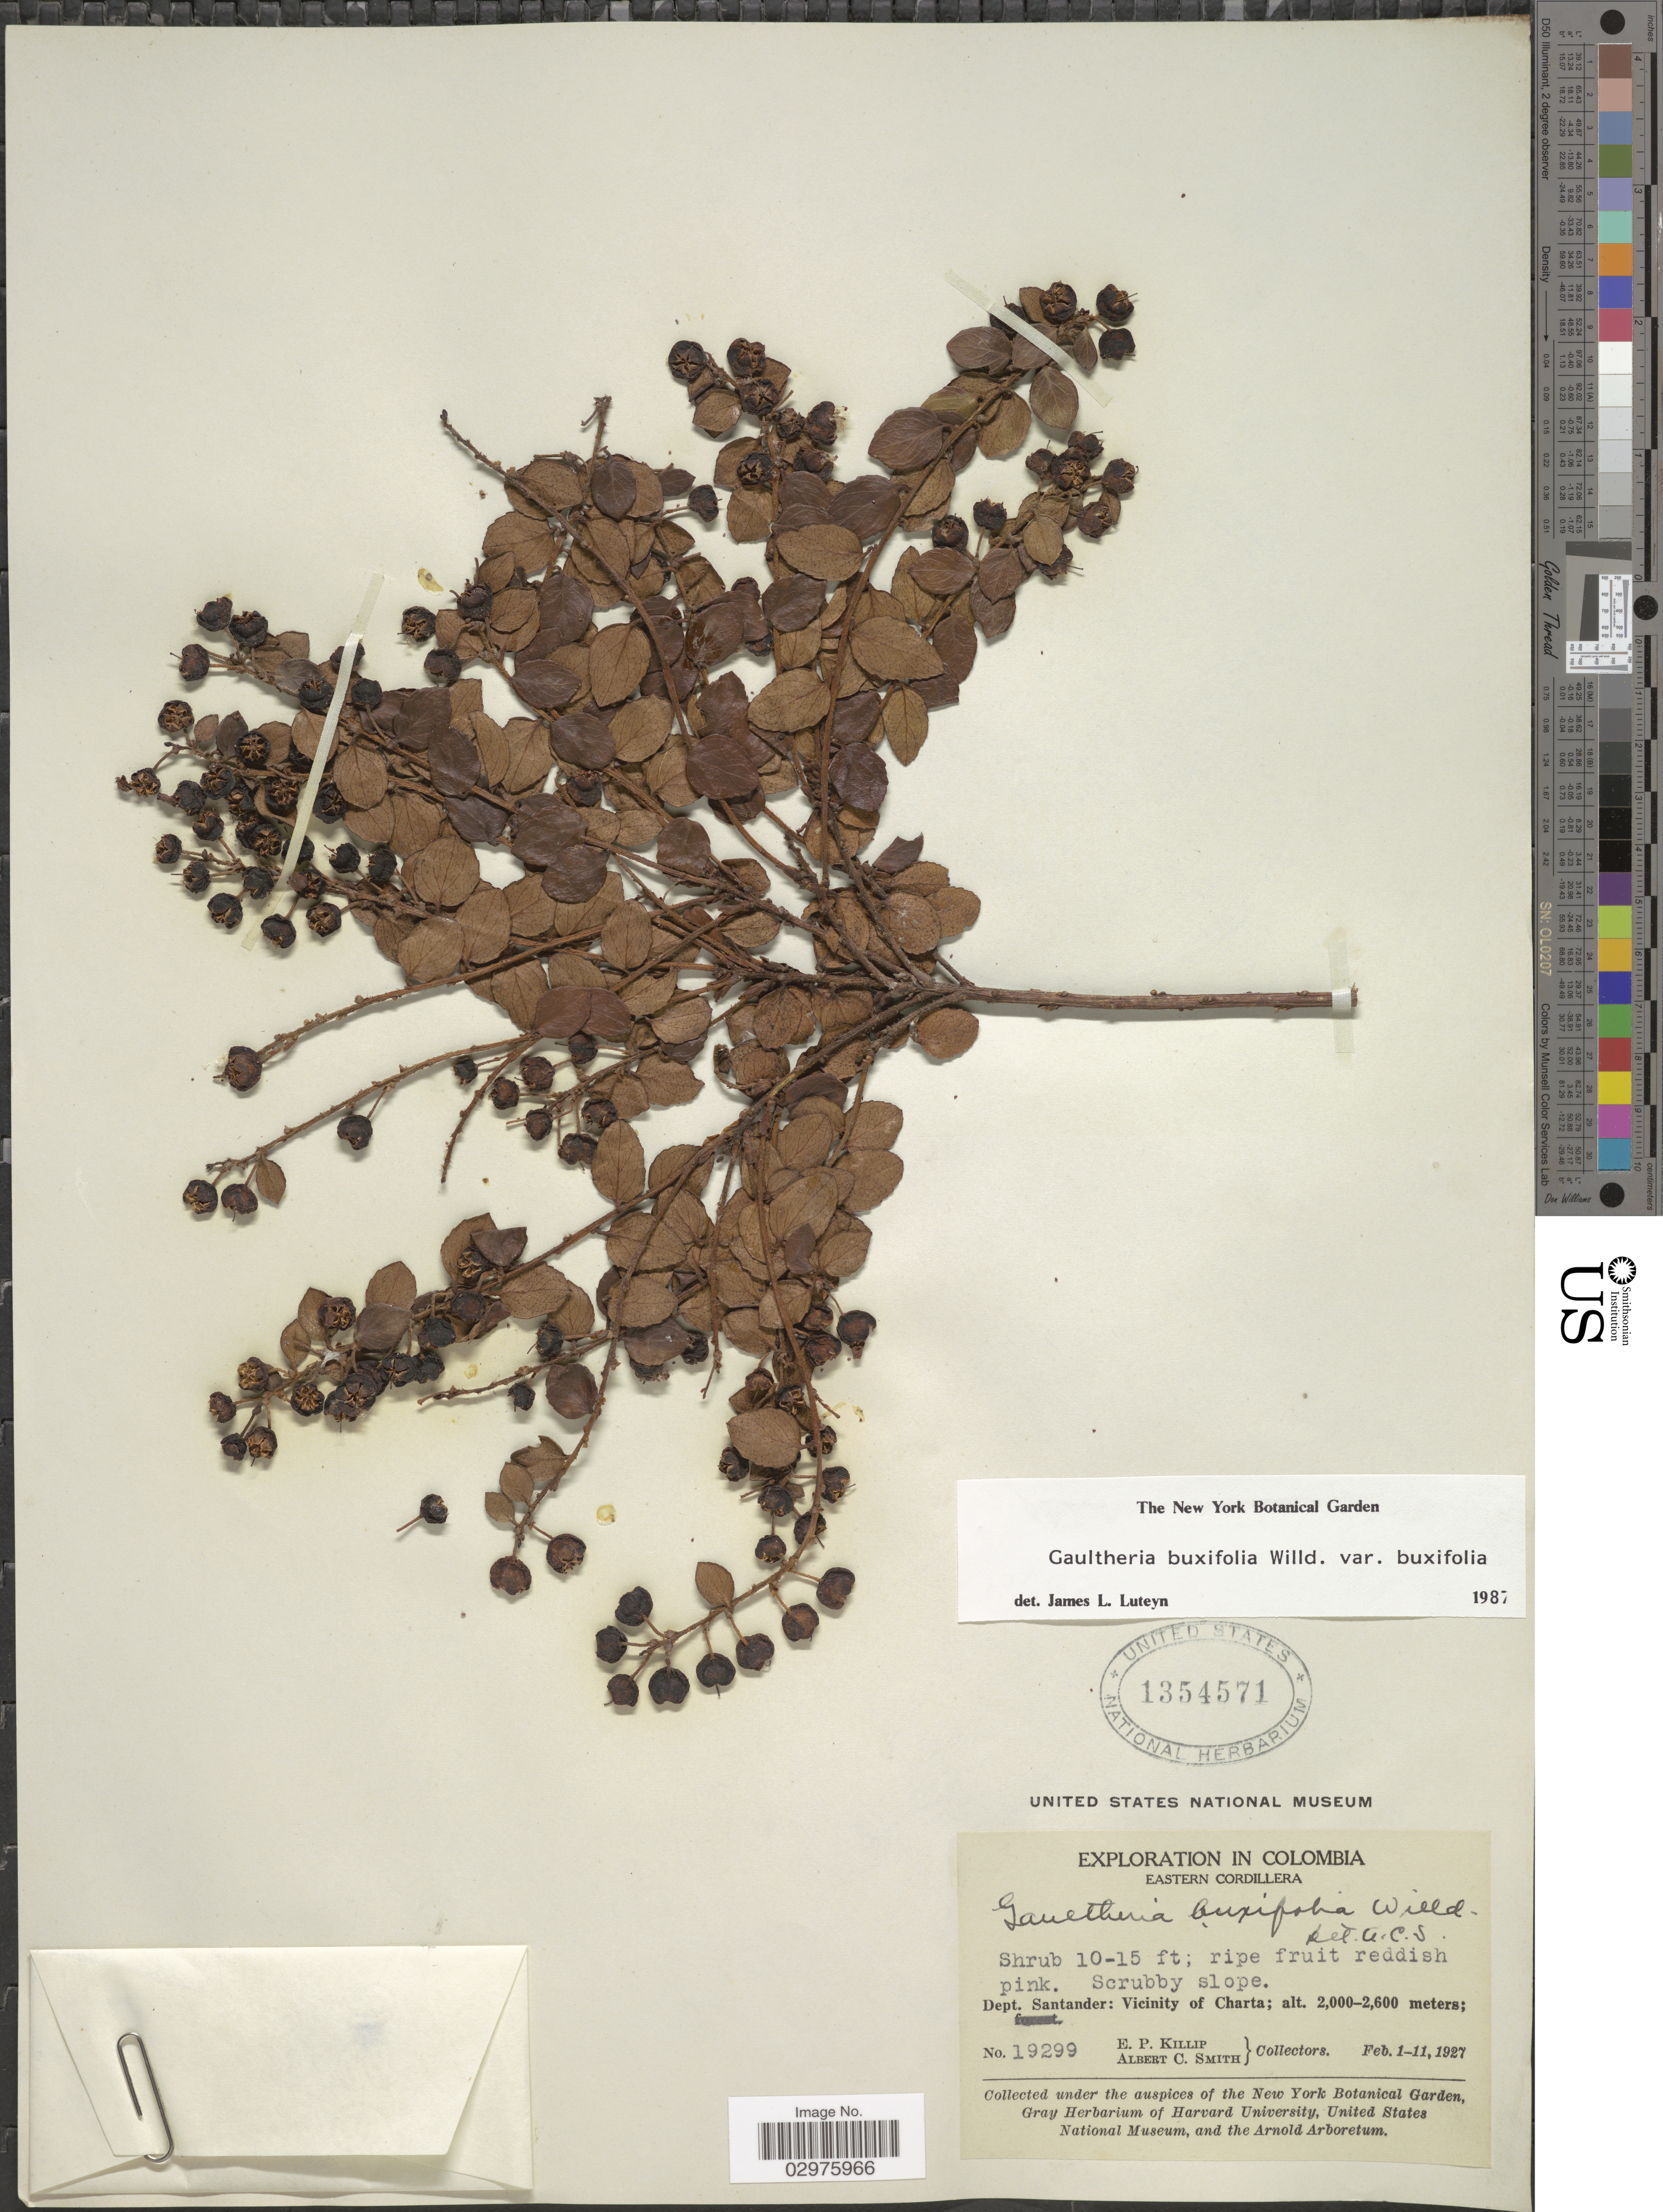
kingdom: Plantae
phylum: Tracheophyta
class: Magnoliopsida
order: Ericales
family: Ericaceae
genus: Gaultheria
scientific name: Gaultheria buxifolia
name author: Willd.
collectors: E. P. Killip & A. C. Smith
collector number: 19299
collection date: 1927-02-01/1927-02-11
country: Colombia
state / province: Santander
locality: Eastern Cordillera. Dept. Santander: Vicinity of Charta.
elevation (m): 2000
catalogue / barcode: US 1354571